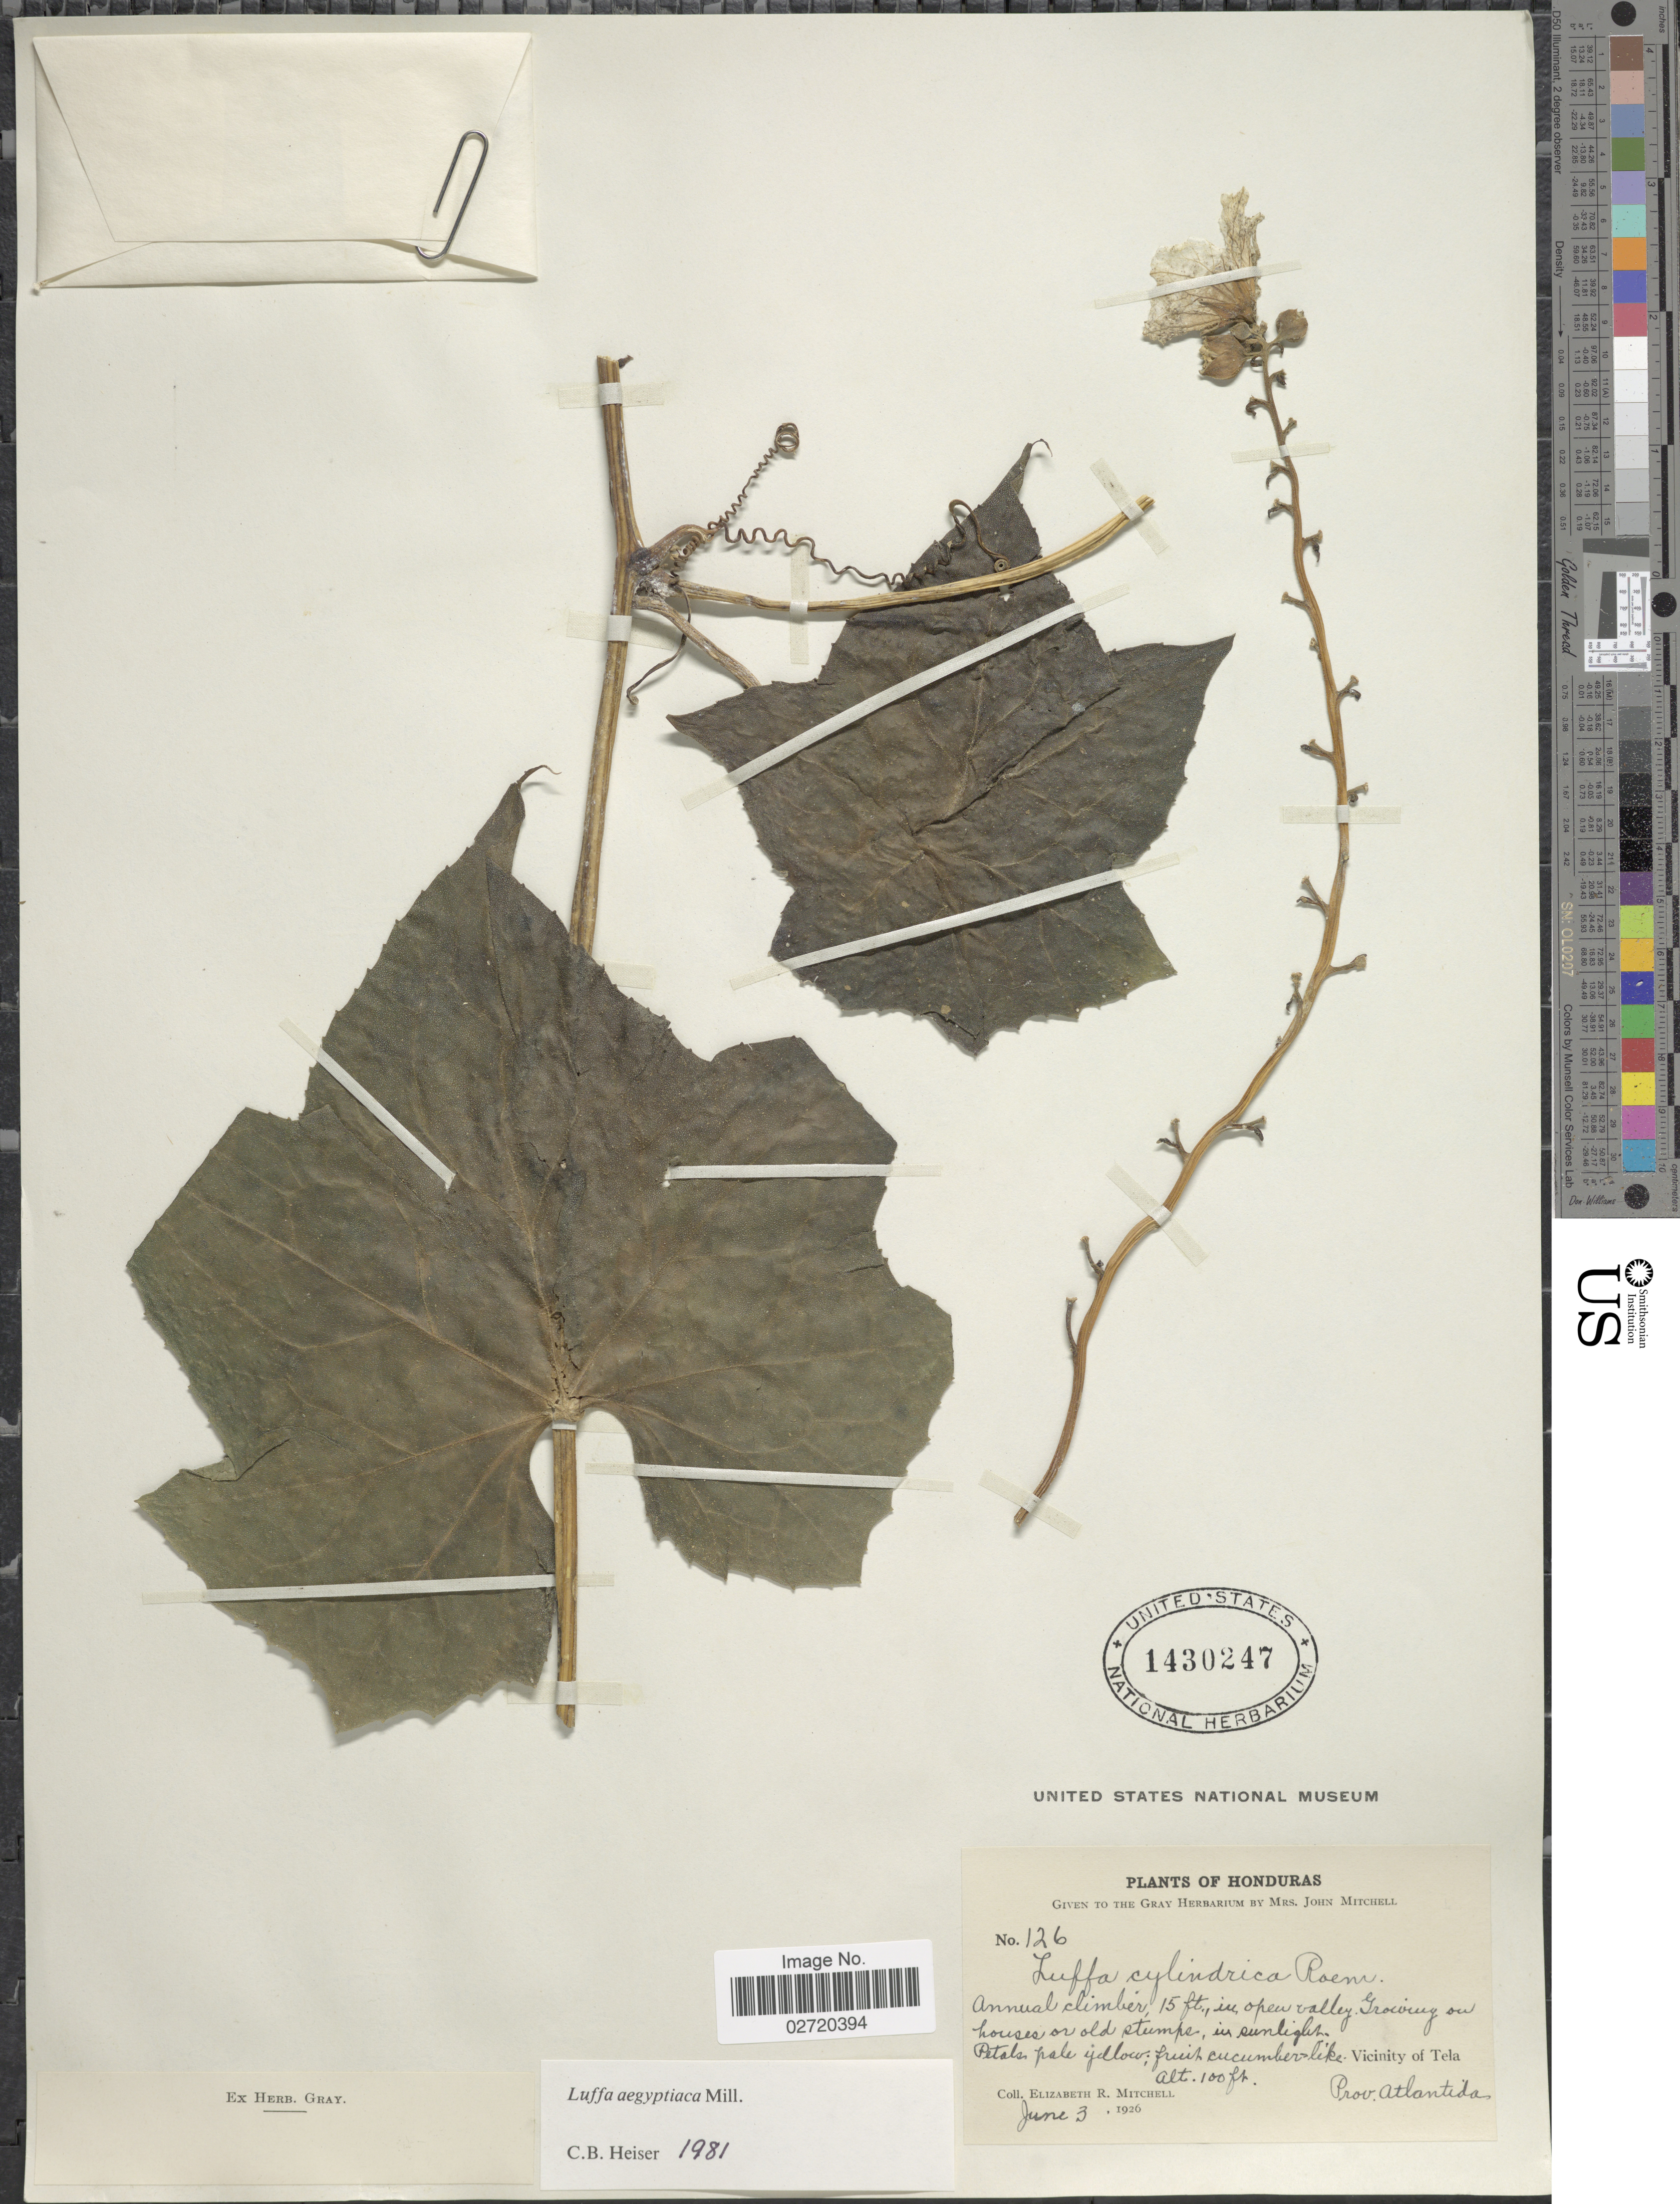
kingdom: Plantae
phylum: Tracheophyta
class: Magnoliopsida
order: Cucurbitales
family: Cucurbitaceae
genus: Luffa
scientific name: Luffa aegyptiaca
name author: Mill.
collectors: E. Mitchell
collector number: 126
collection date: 1926-06-03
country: Honduras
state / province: Atlántida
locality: Vicinity of Tela, Prov. Atlantida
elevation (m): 30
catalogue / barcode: US 1430247